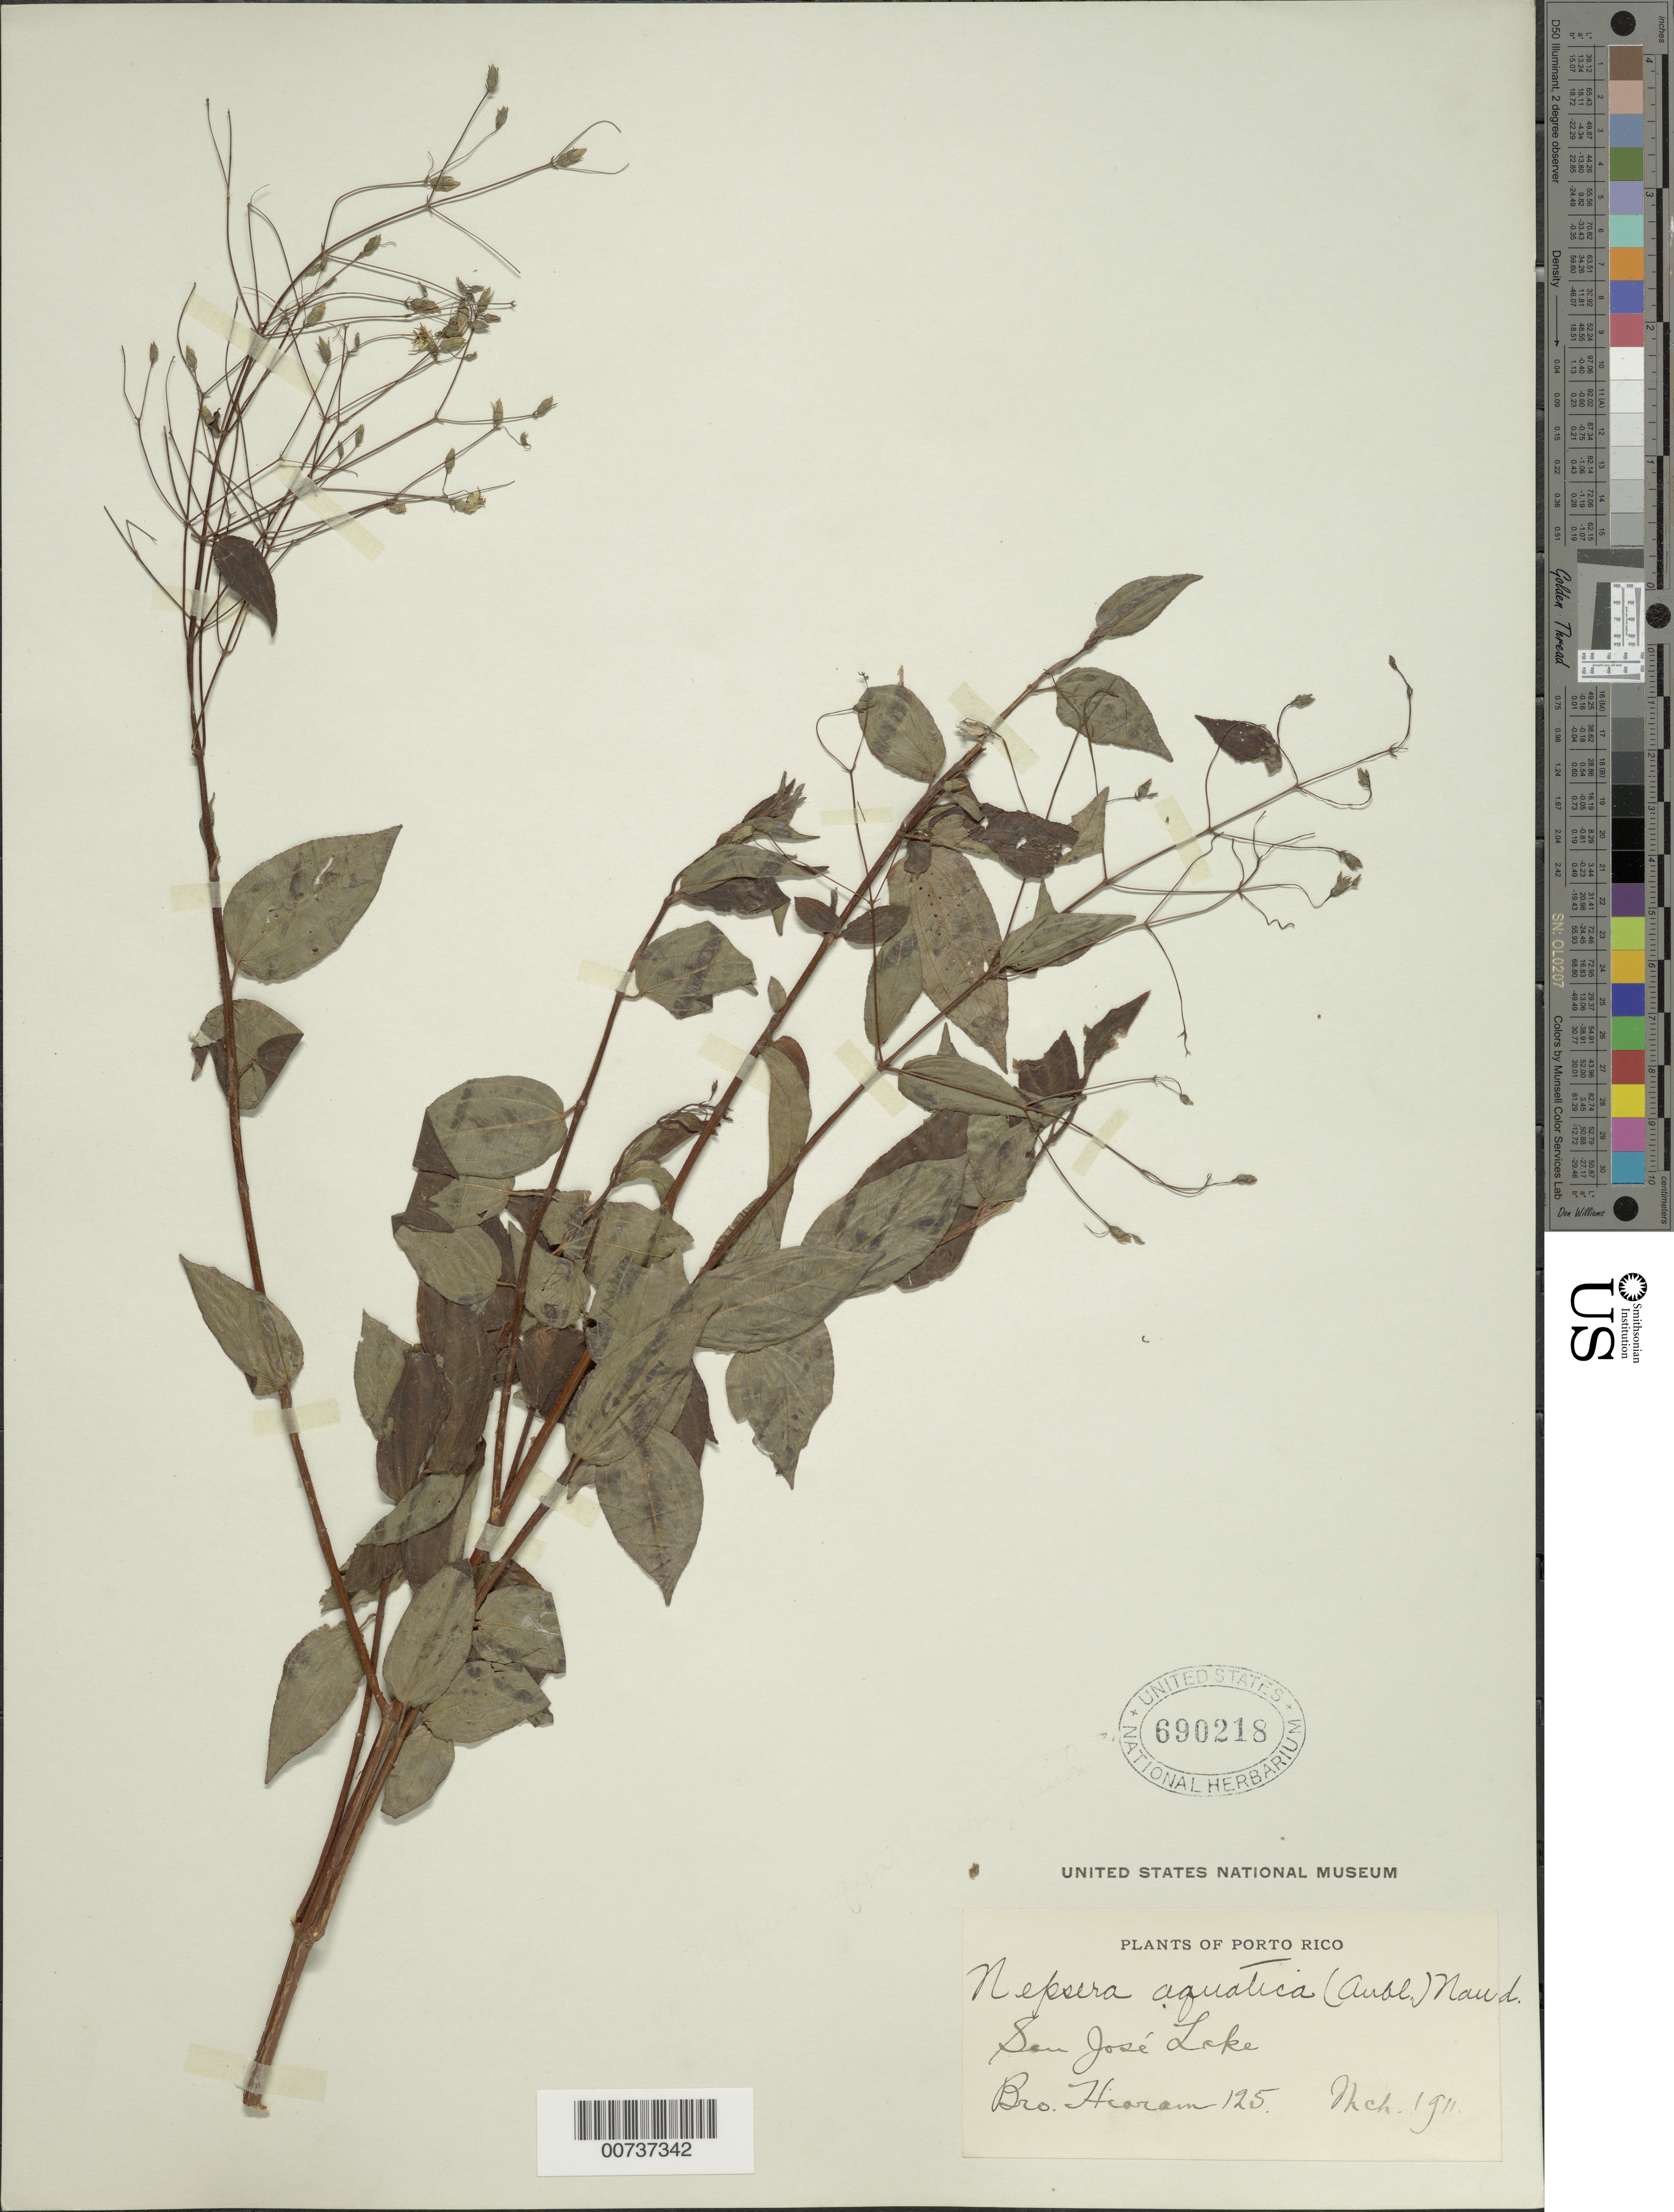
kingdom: Plantae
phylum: Tracheophyta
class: Magnoliopsida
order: Myrtales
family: Melastomataceae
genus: Nepsera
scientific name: Nepsera aquatica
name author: (Aubl.) Naudin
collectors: Bro. Hioram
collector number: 125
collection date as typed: Mar 1911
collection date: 1911-03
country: Puerto Rico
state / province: San Juan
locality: San José Lake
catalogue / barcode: US 690218